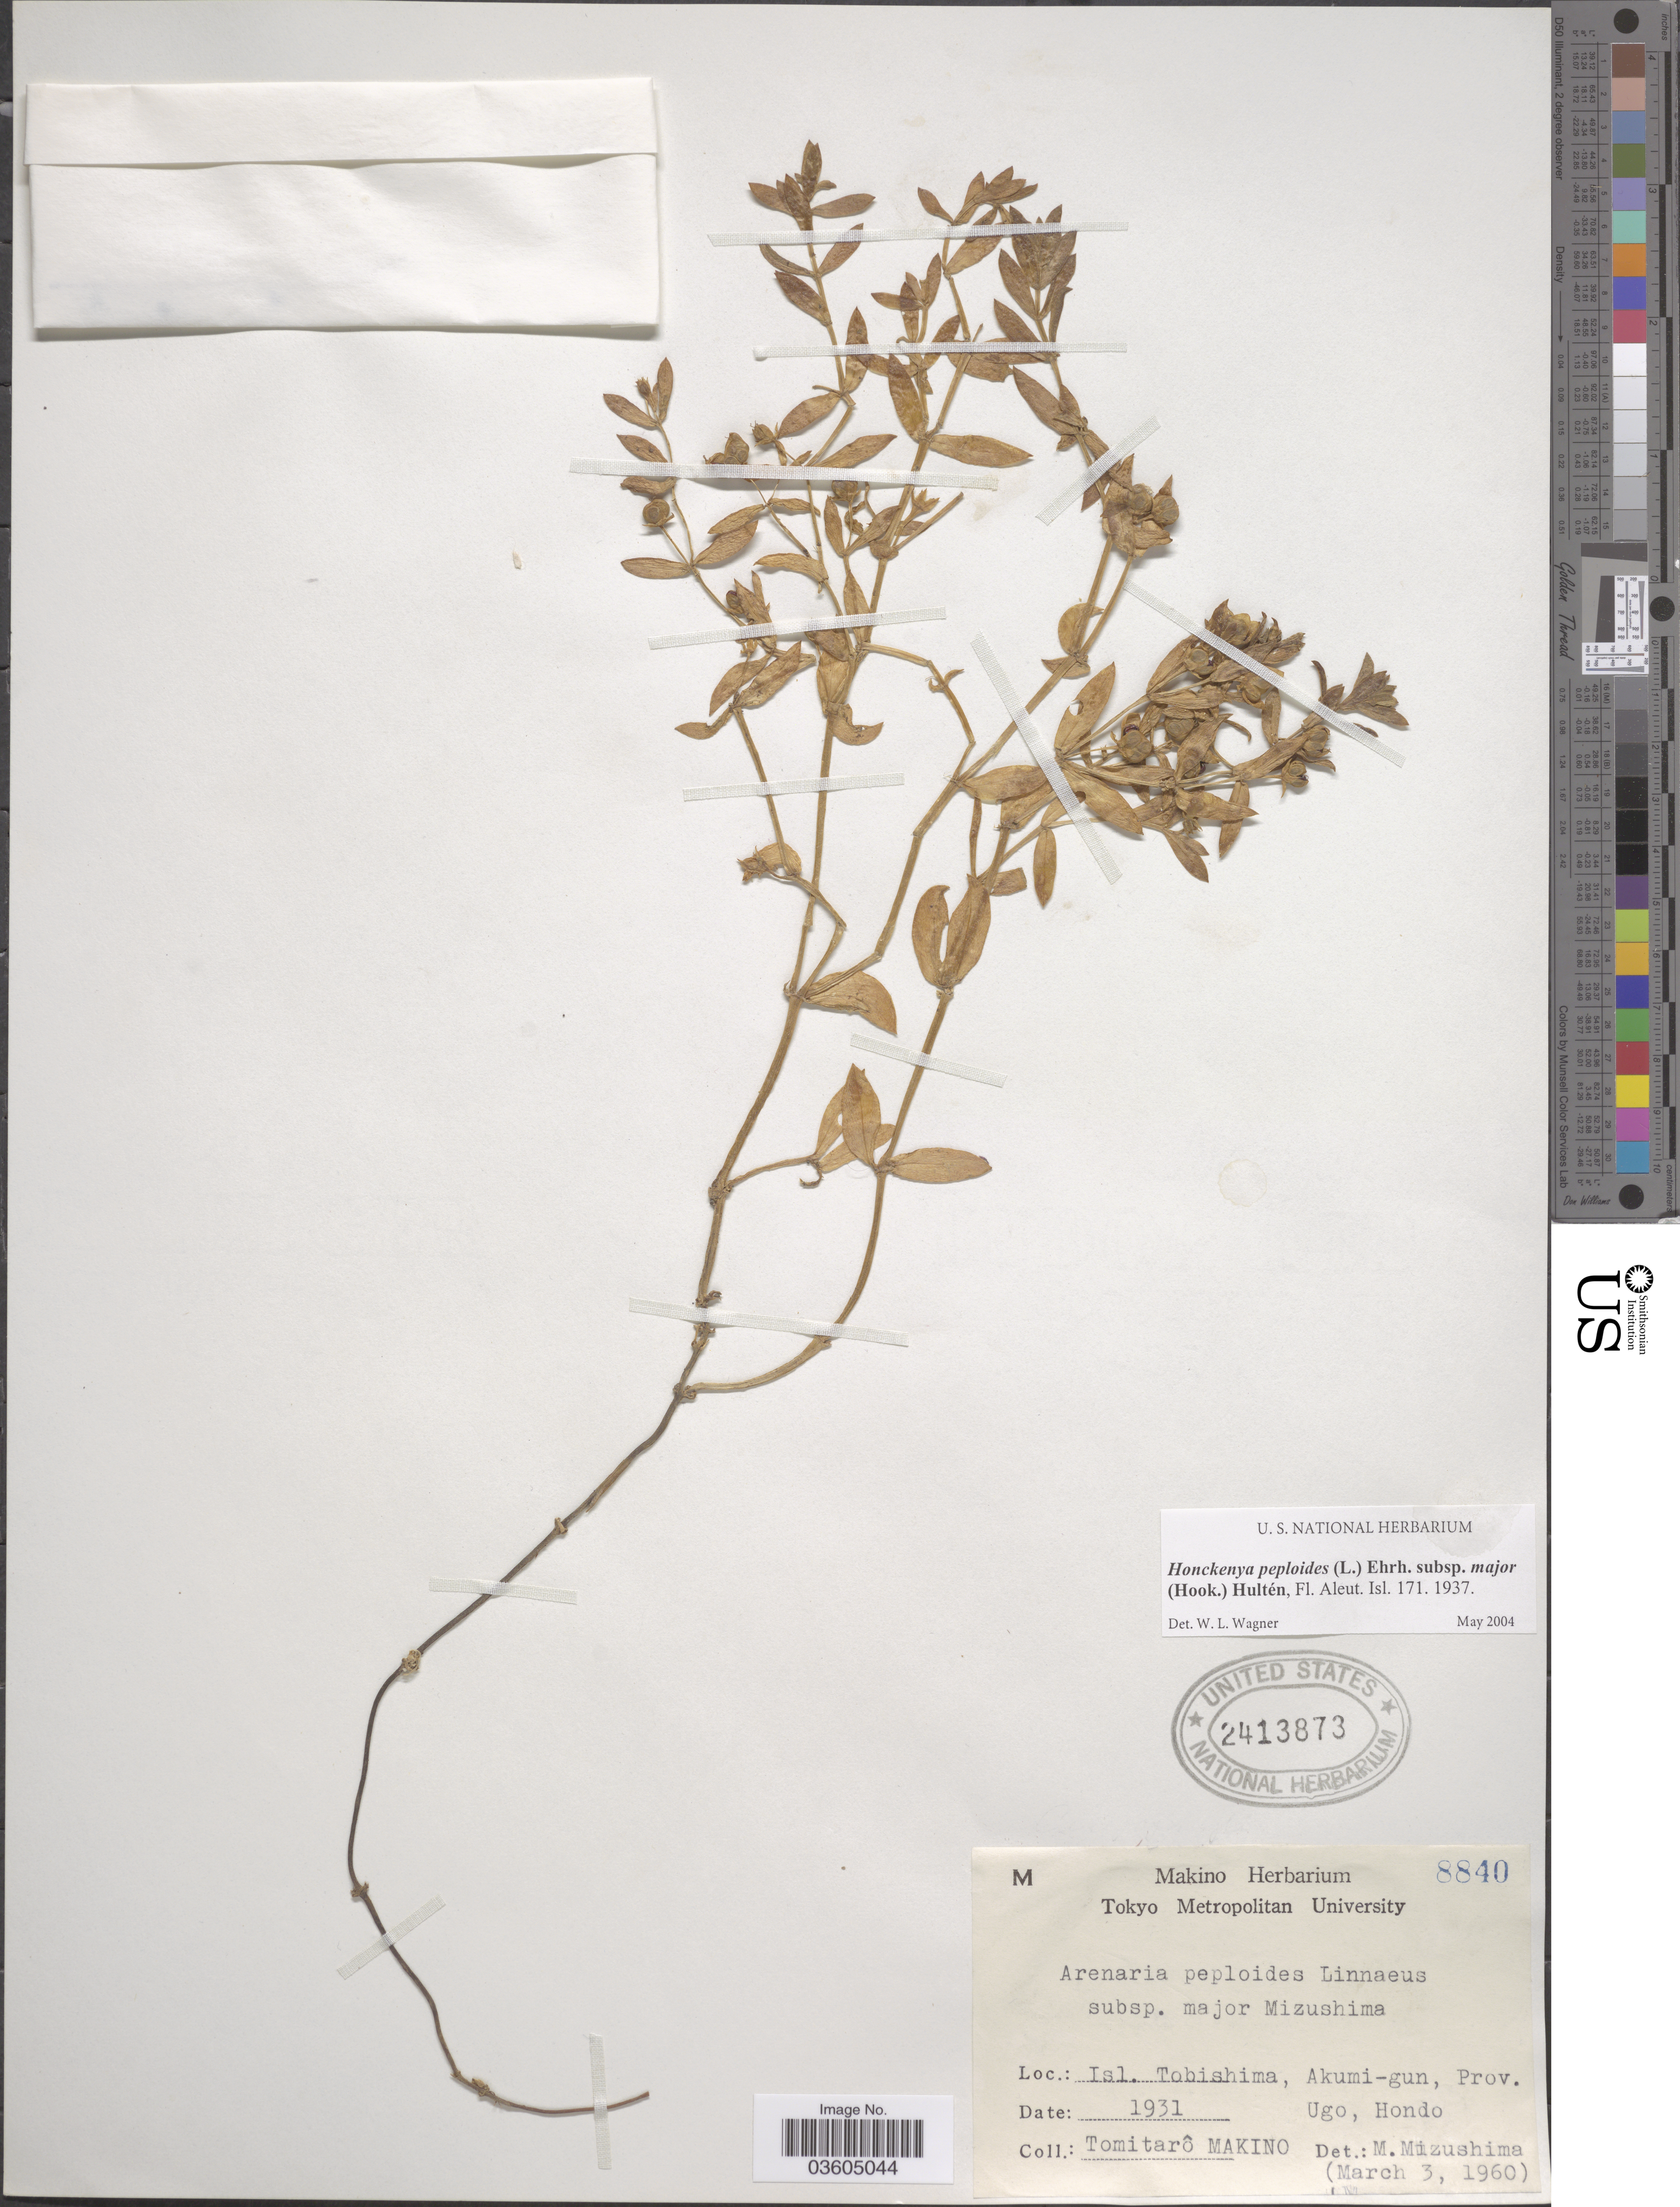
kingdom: Plantae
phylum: Tracheophyta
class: Magnoliopsida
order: Caryophyllales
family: Caryophyllaceae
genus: Honckenya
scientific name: Honckenya peploides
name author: (L.) Ehrh.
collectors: T. Makino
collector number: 8840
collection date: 1931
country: Japan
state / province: Tokyo, Federal City of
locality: Isl. Tobishima, Akumi-gun, Prov. Ugo, Hondo.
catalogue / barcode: US 2413873